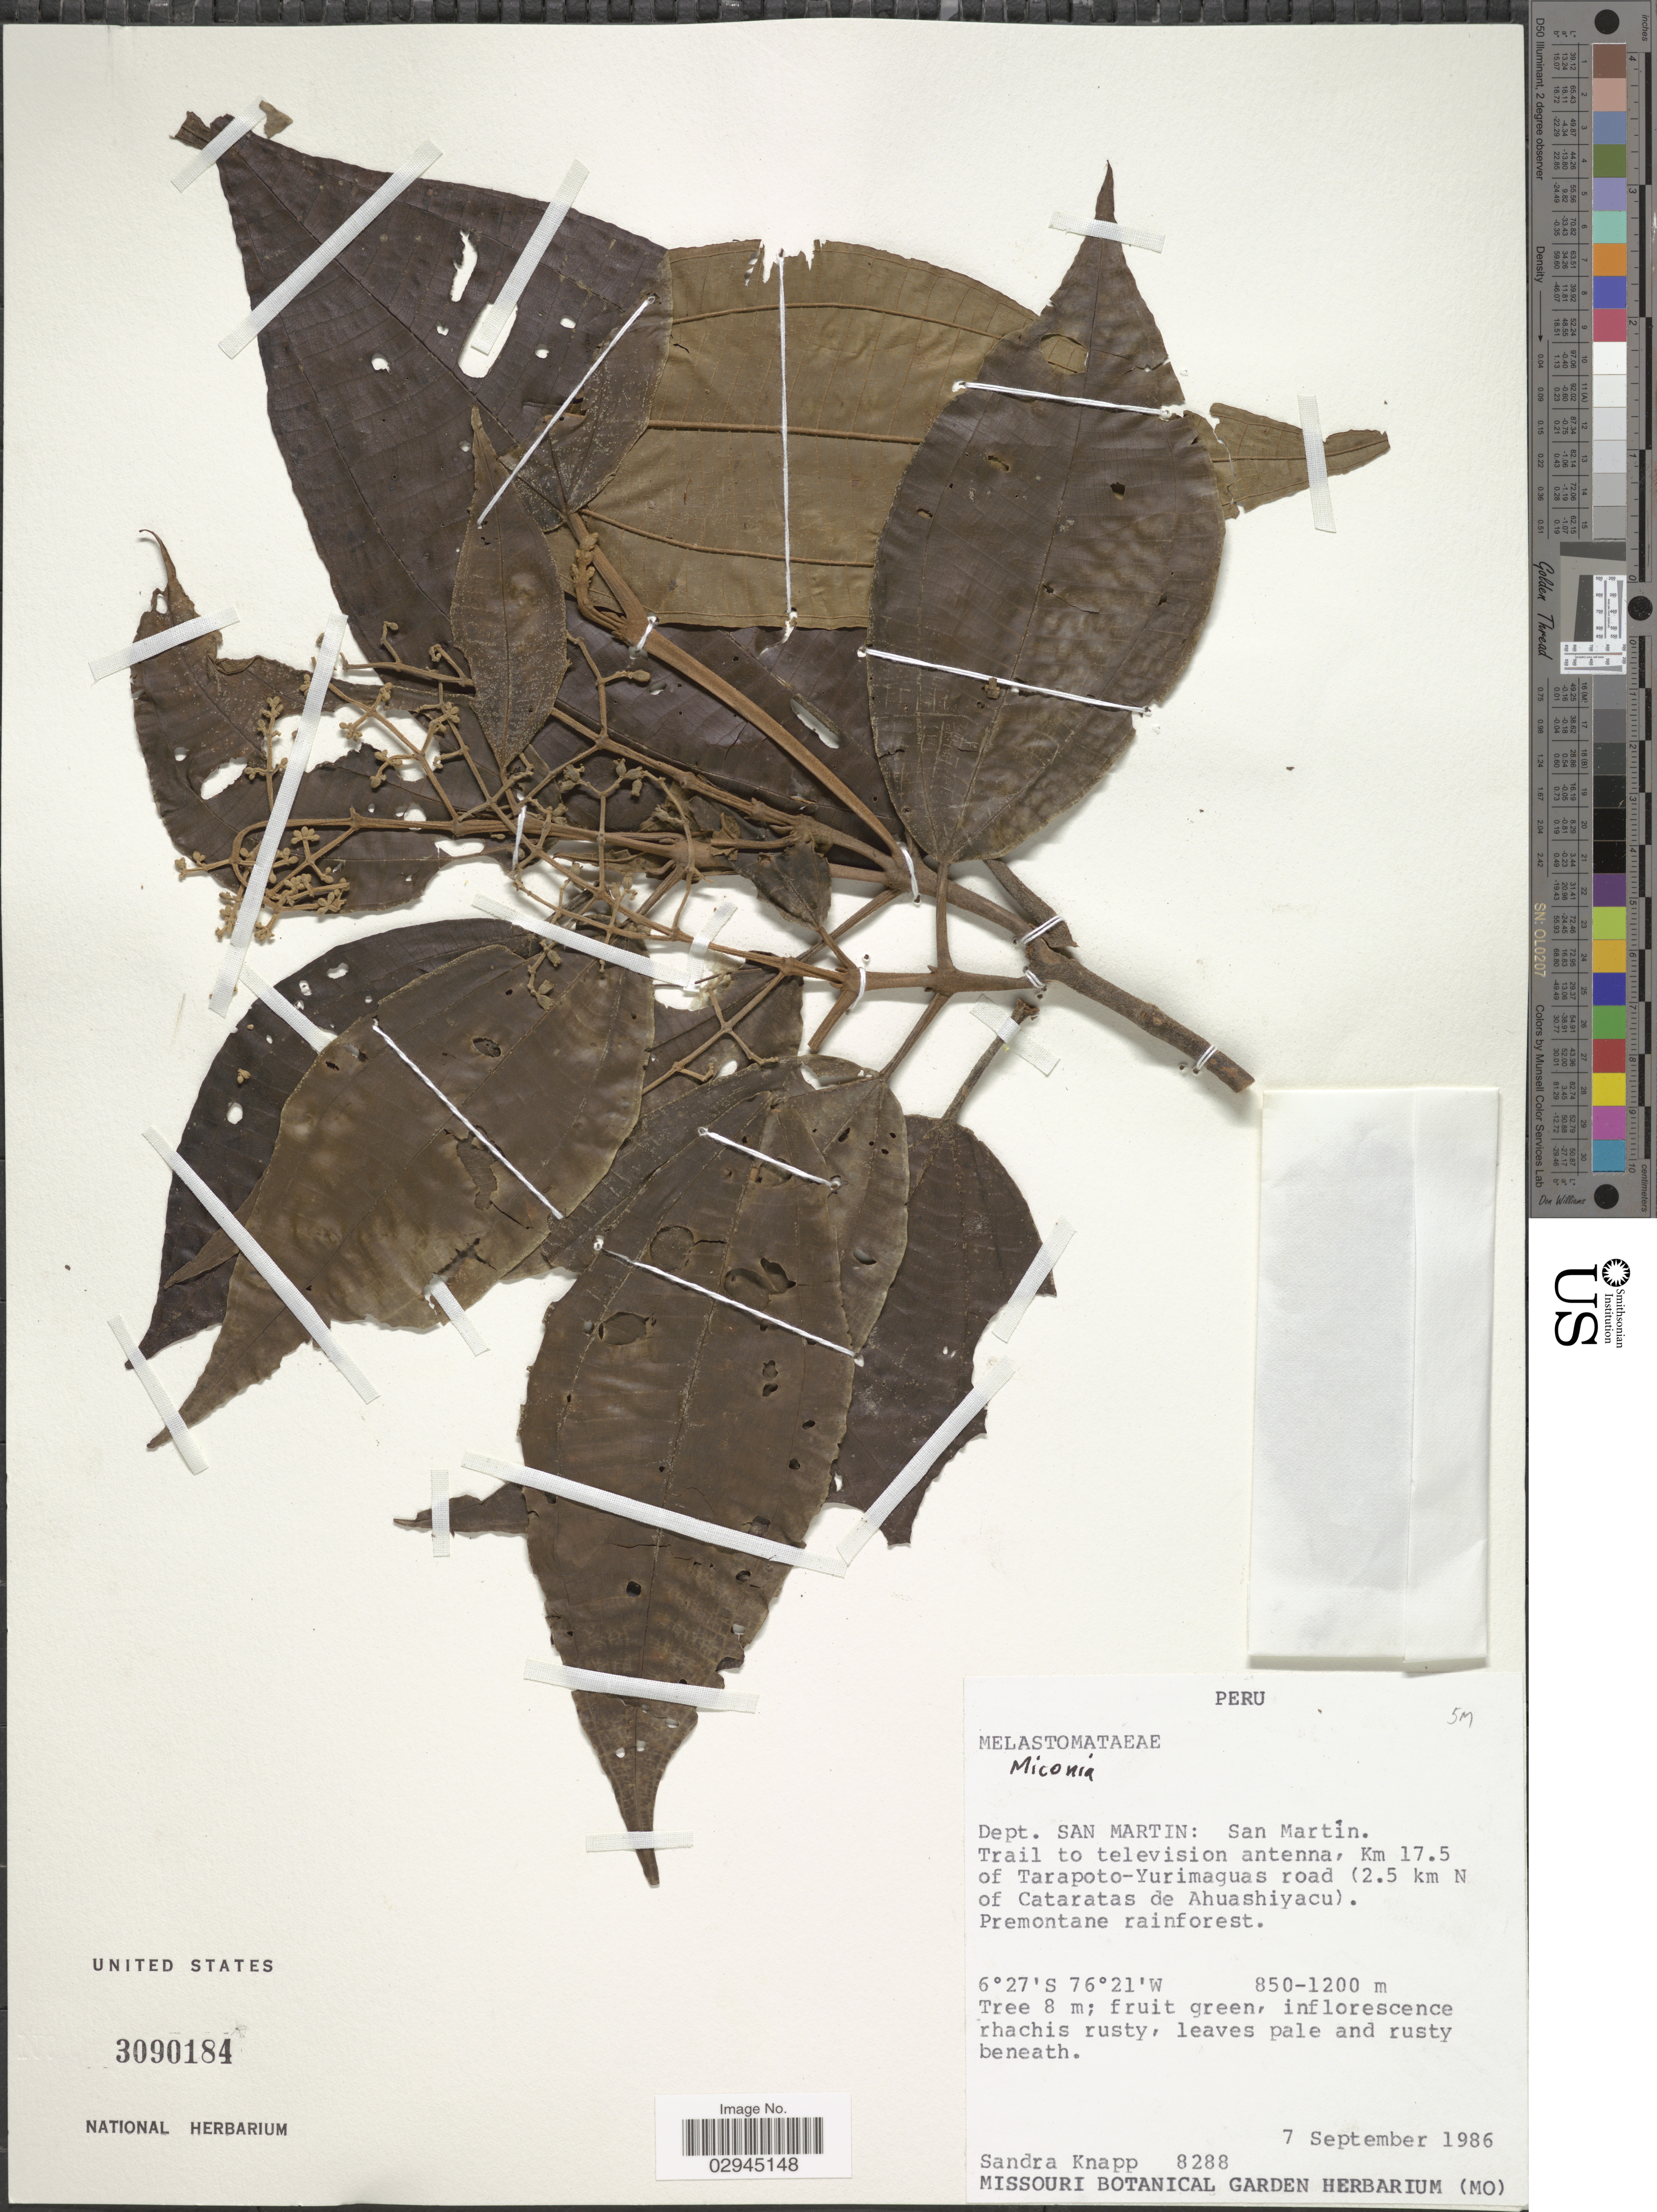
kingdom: Plantae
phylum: Tracheophyta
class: Magnoliopsida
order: Myrtales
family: Melastomataceae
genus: Miconia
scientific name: Miconia sp.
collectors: S. Knapp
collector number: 8288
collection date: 1986-09-07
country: Peru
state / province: San Martín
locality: Dept. San Martin: San Martín. Trail to television antenna, Km 17.5 of Tarapoto-Yurimaguas road (2.5 km N of Cataratas de Ahuashiyacu).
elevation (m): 850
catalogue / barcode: US 3090184